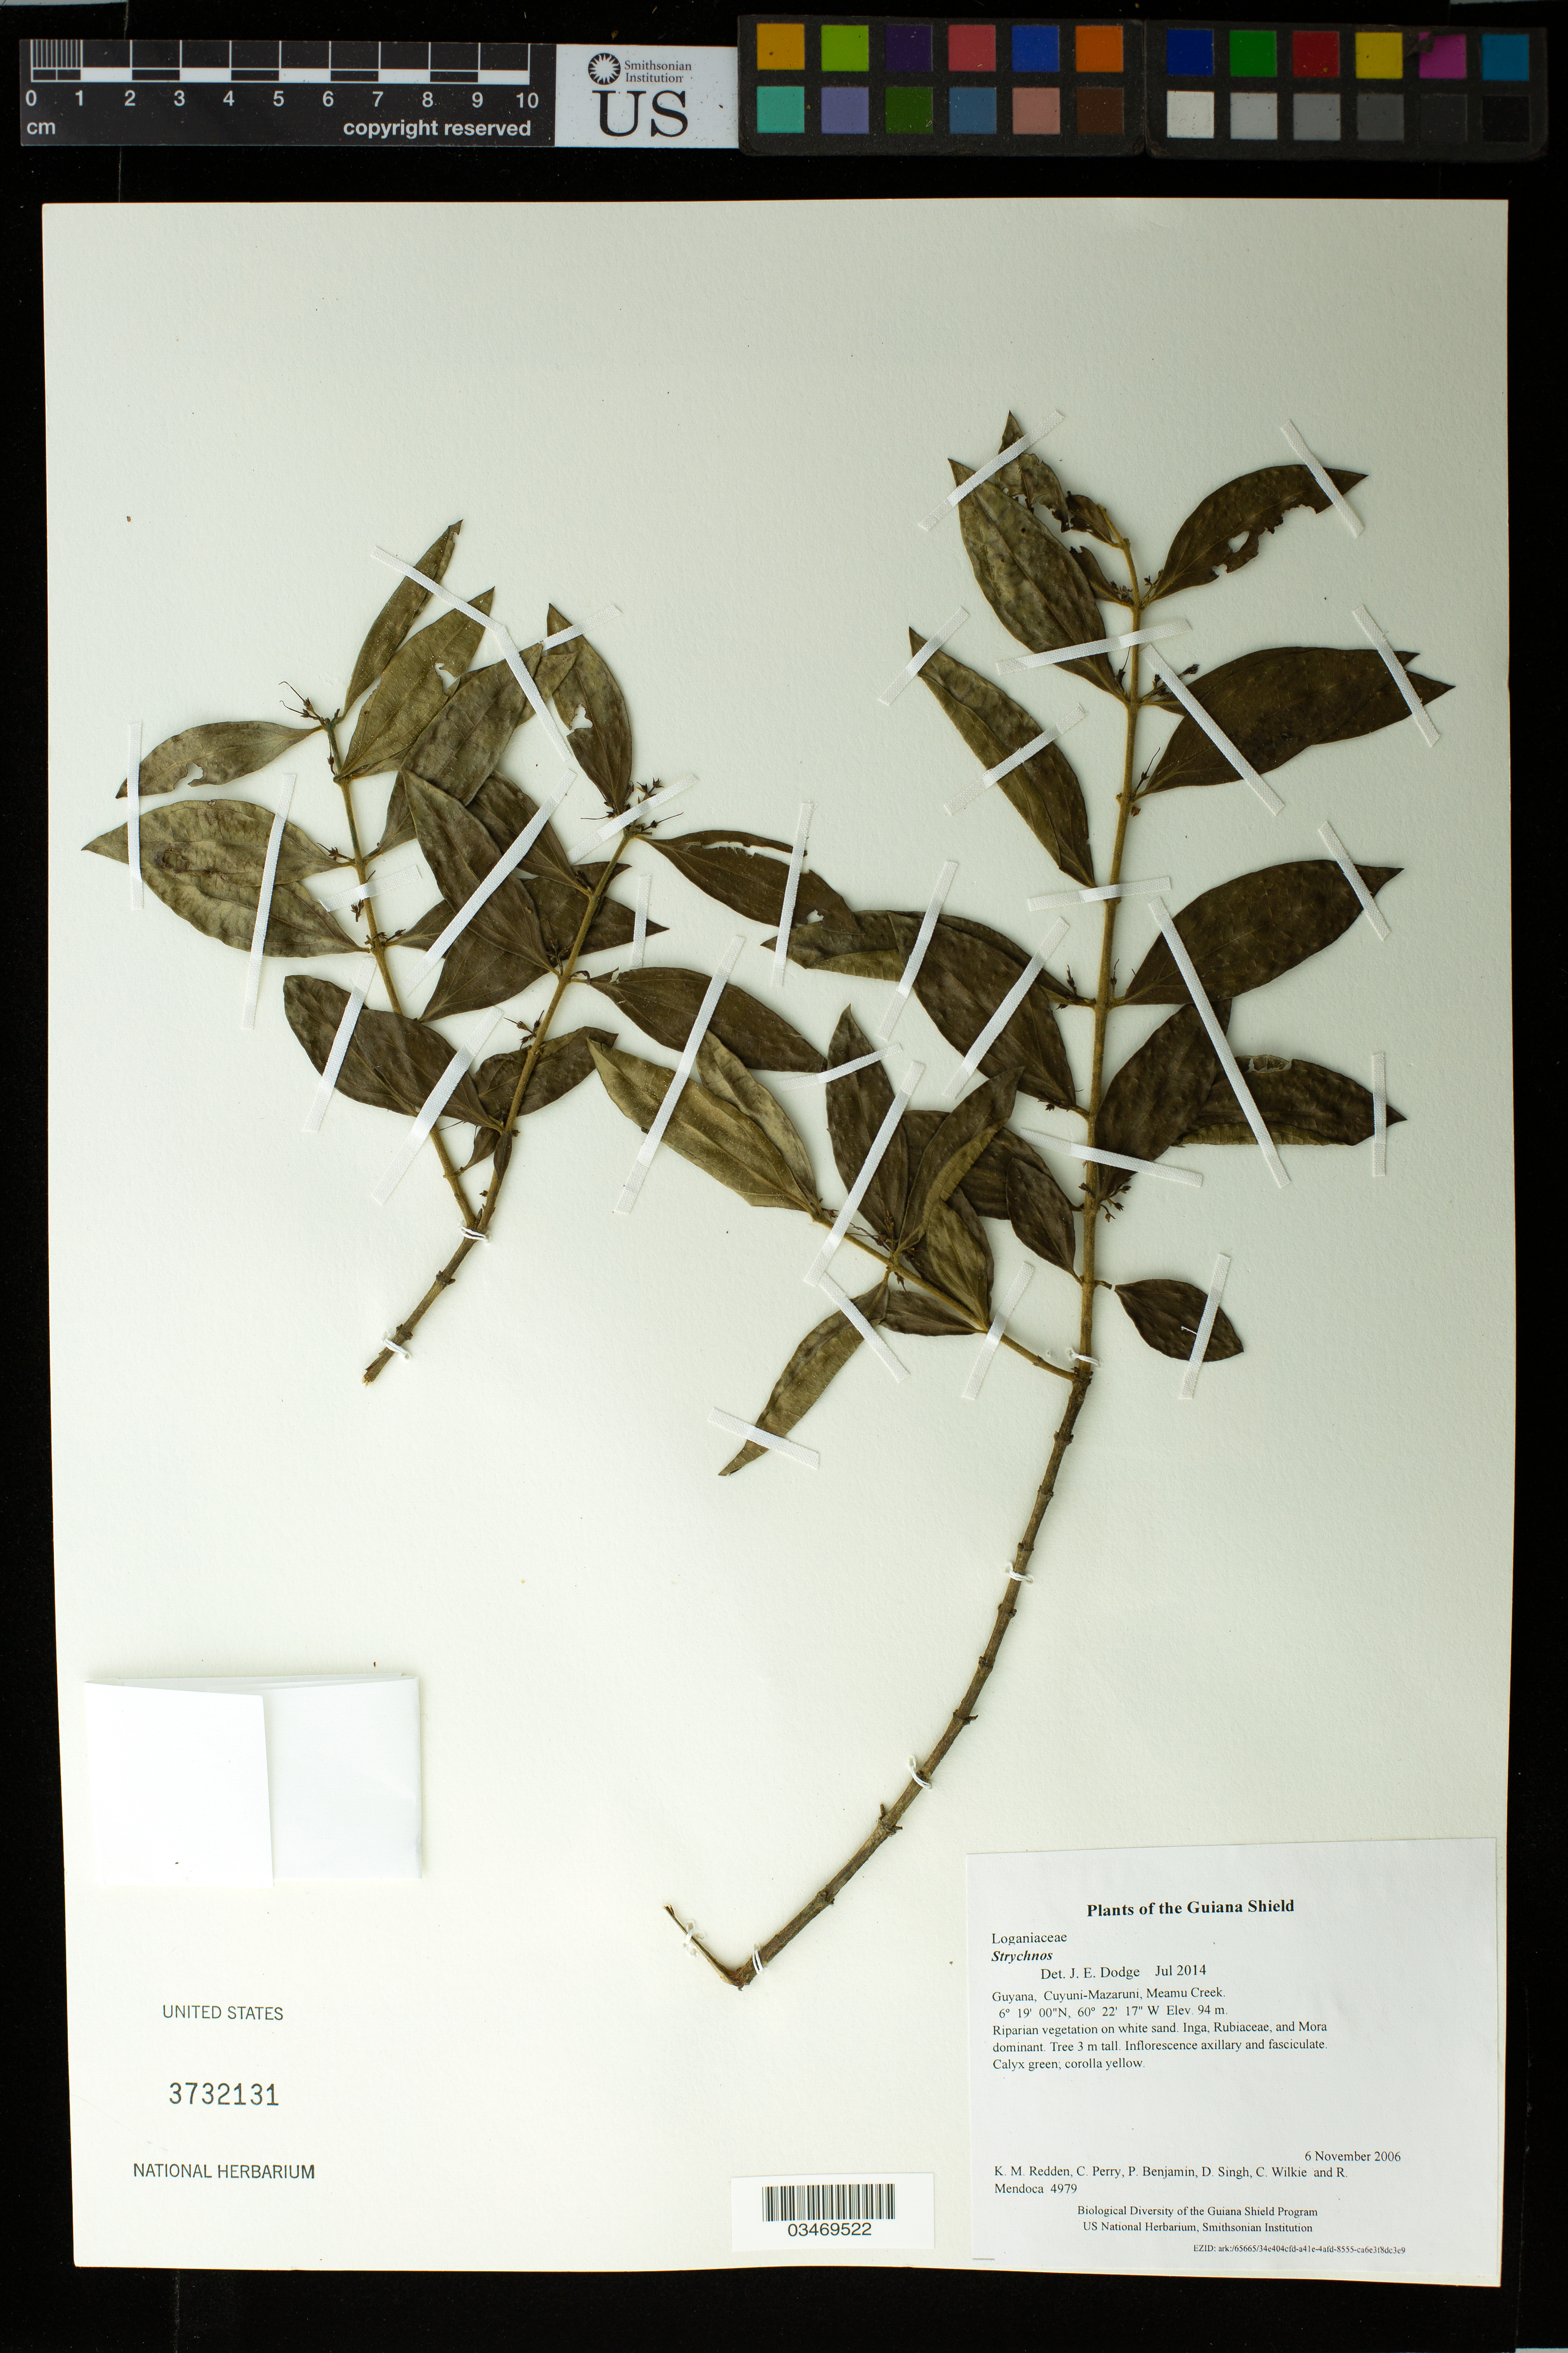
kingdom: Plantae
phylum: Tracheophyta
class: Magnoliopsida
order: Gentianales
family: Loganiaceae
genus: Strychnos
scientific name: Strychnos sp.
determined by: Dodge, J. E.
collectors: K. M. Redden, C. Perry, P. Benjamin, D. Singh, C. Wilkie & R. Mendoca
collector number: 4979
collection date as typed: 6 November 2006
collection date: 2006-11-06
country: Guyana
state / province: Cuyuni-Mazaruni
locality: Meamu Creek.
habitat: Riparian vegetation on white sand. Inga, Rubiaceae, and Mora dominant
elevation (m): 94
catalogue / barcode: US 3732131